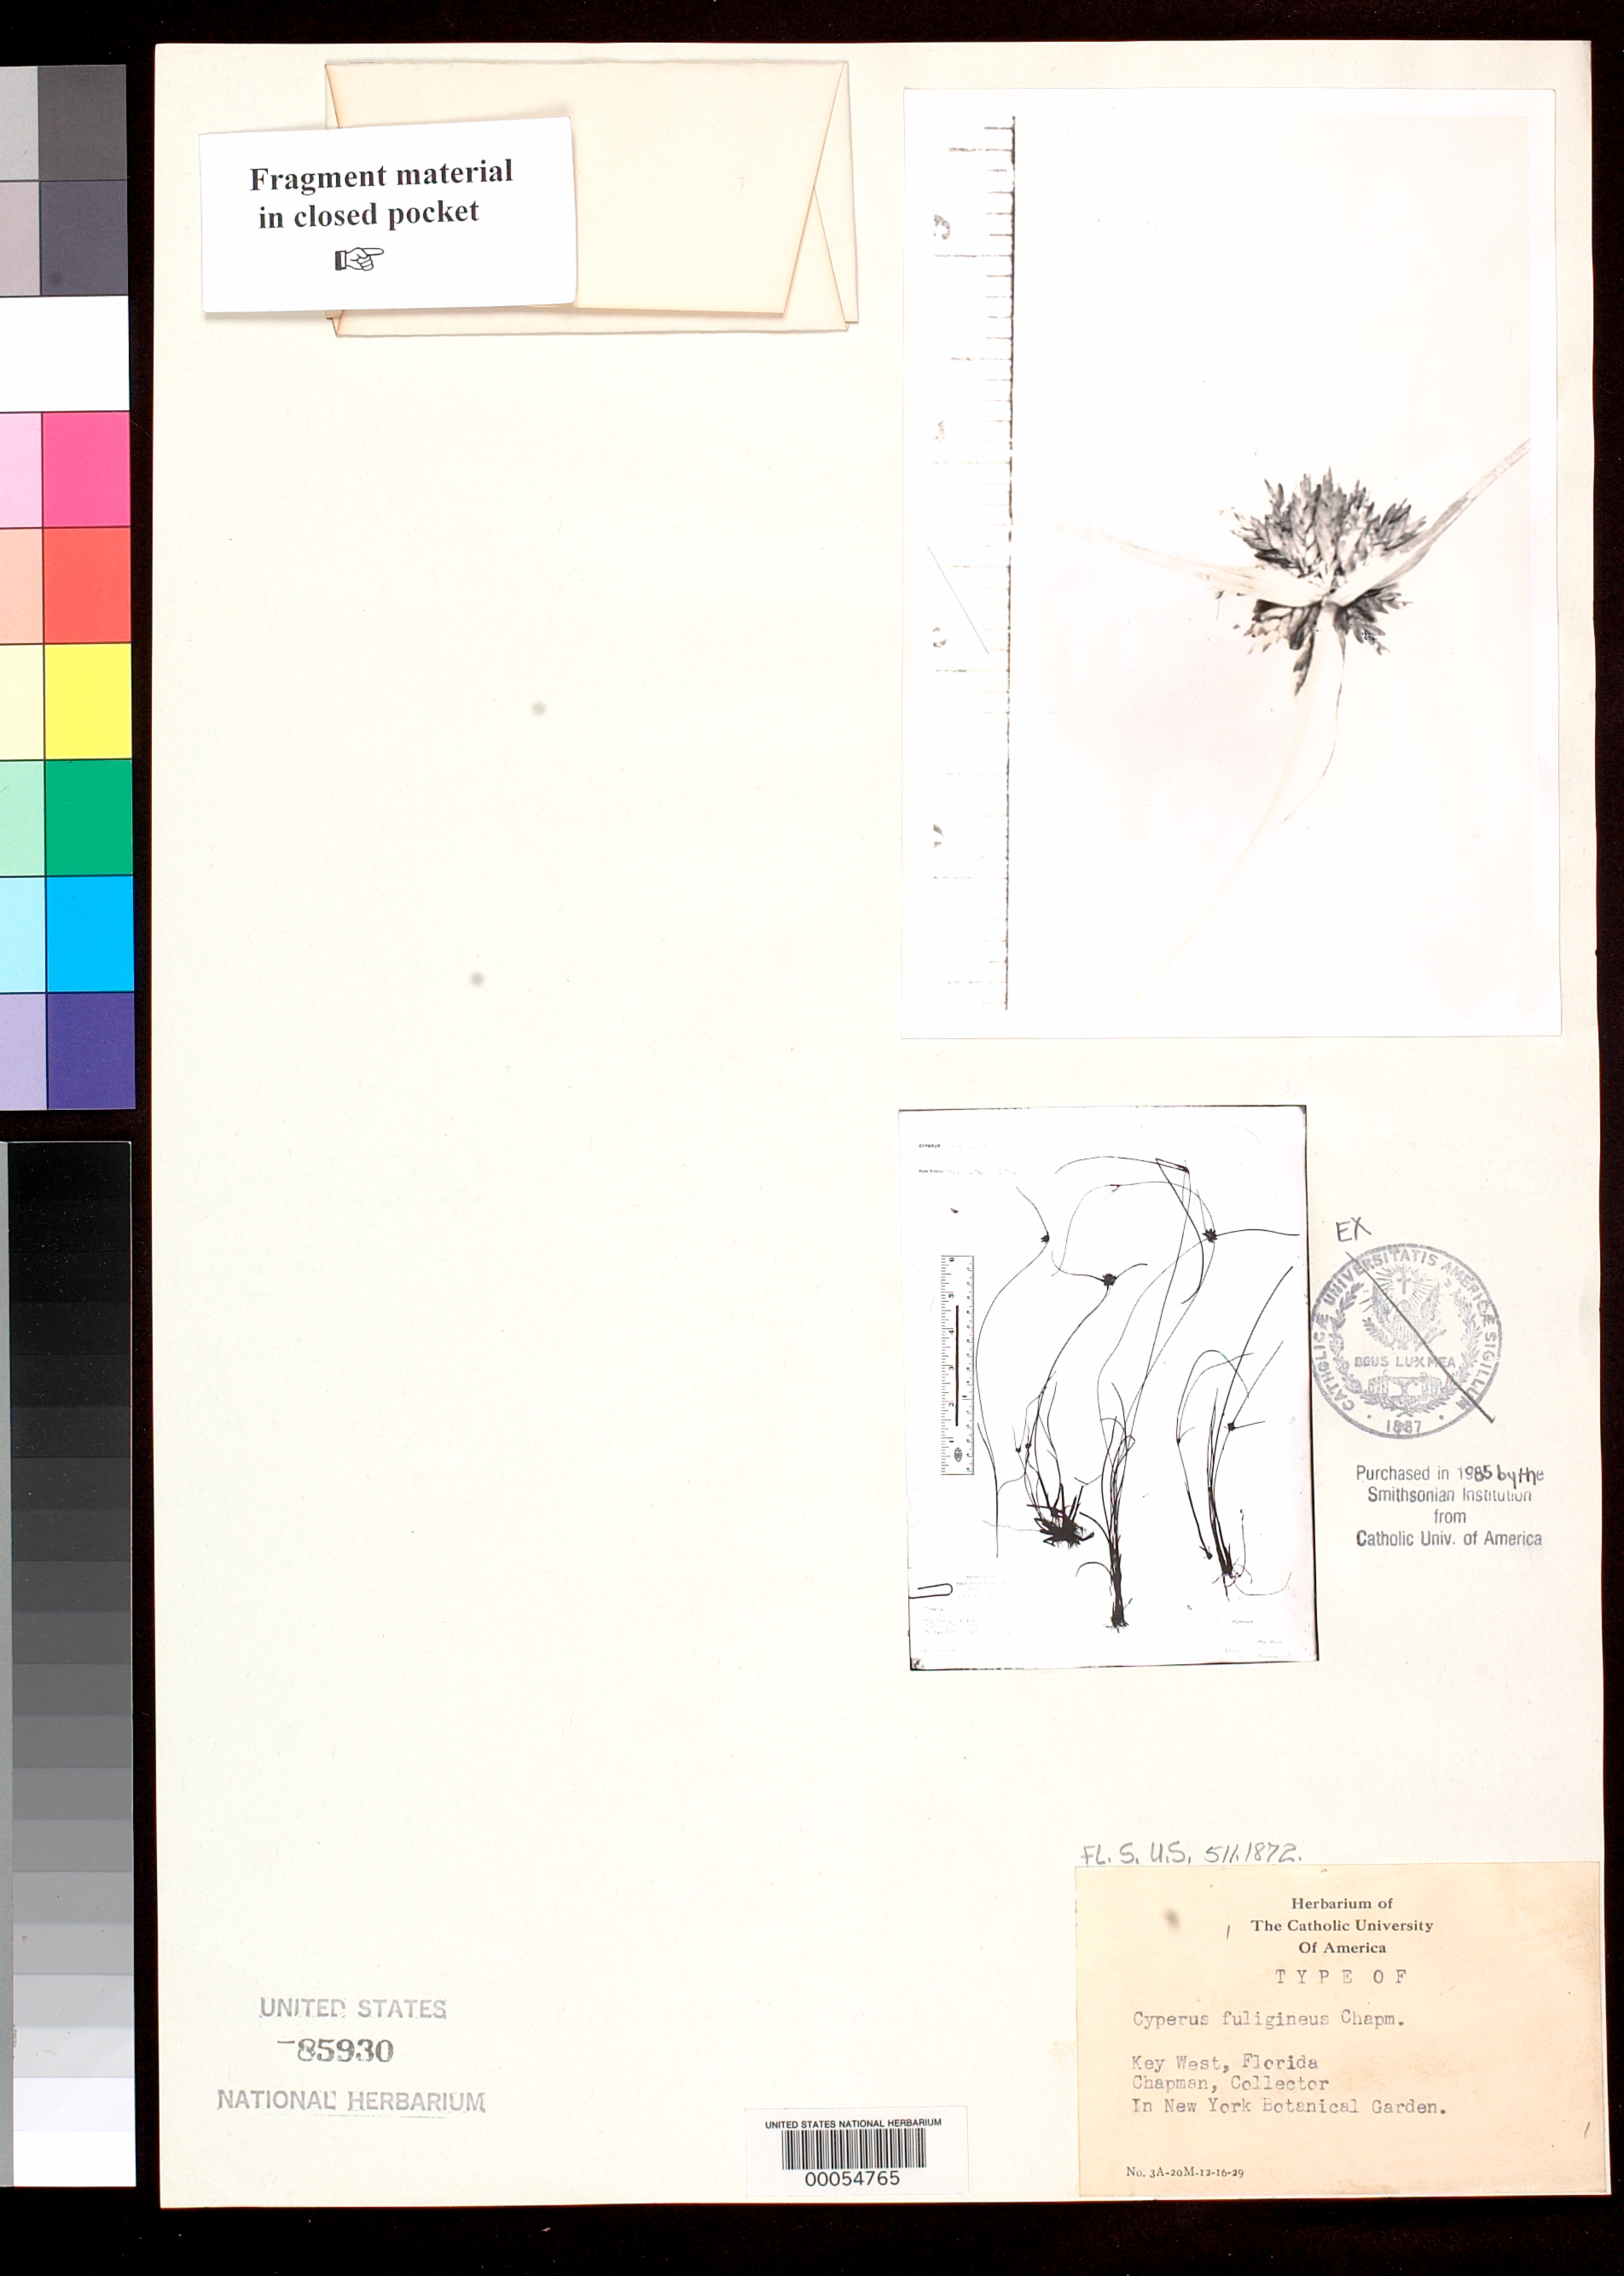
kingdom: Plantae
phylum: Tracheophyta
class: Liliopsida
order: Poales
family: Cyperaceae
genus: Cyperus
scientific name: Cyperus fuligineus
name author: Chapm.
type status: Type Collection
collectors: A. W. Chapman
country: United States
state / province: Florida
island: Key West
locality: Key West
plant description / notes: Photograph and fragmentary material of type specimen ex NY Bot. Gard.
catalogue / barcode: US 85930